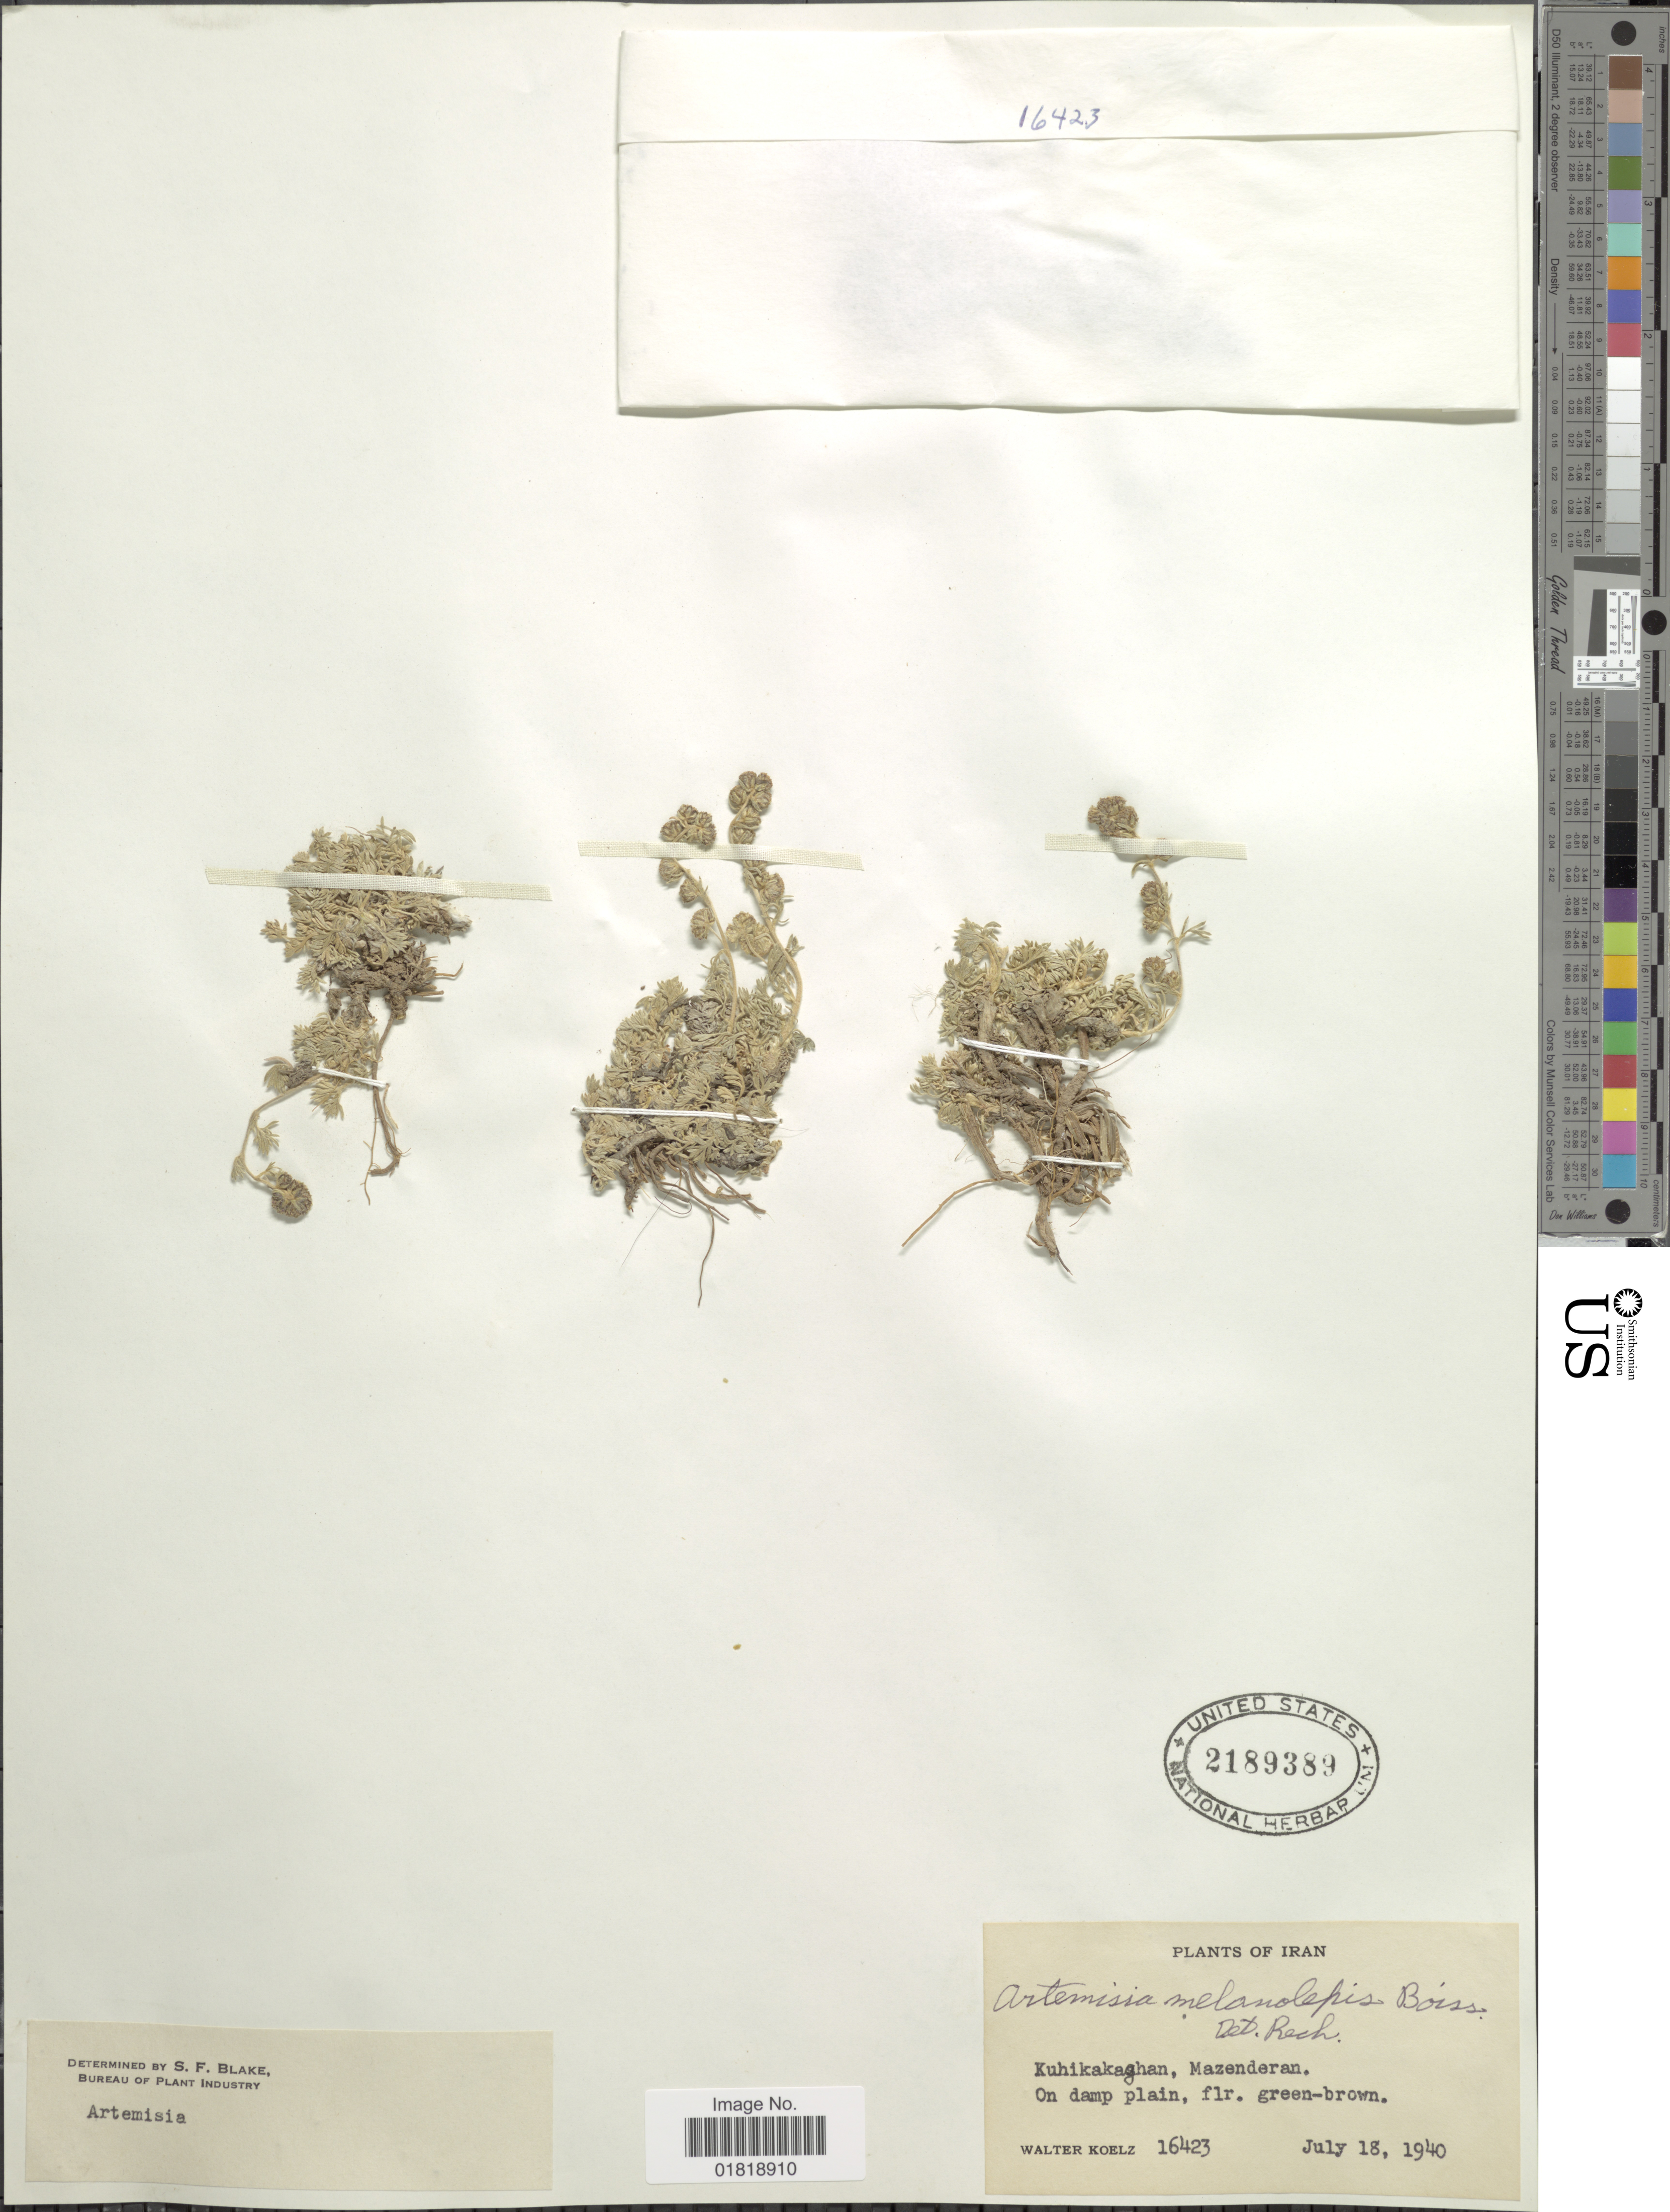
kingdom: Plantae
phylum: Tracheophyta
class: Magnoliopsida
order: Asterales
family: Asteraceae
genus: Artemisia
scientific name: Artemisia melanolepis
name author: Boiss.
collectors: W. N. Koelz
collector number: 16423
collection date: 1940-08-18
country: Iran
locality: Kuhikakaghan, Mazenderan, on damp plain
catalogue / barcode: US 2189389